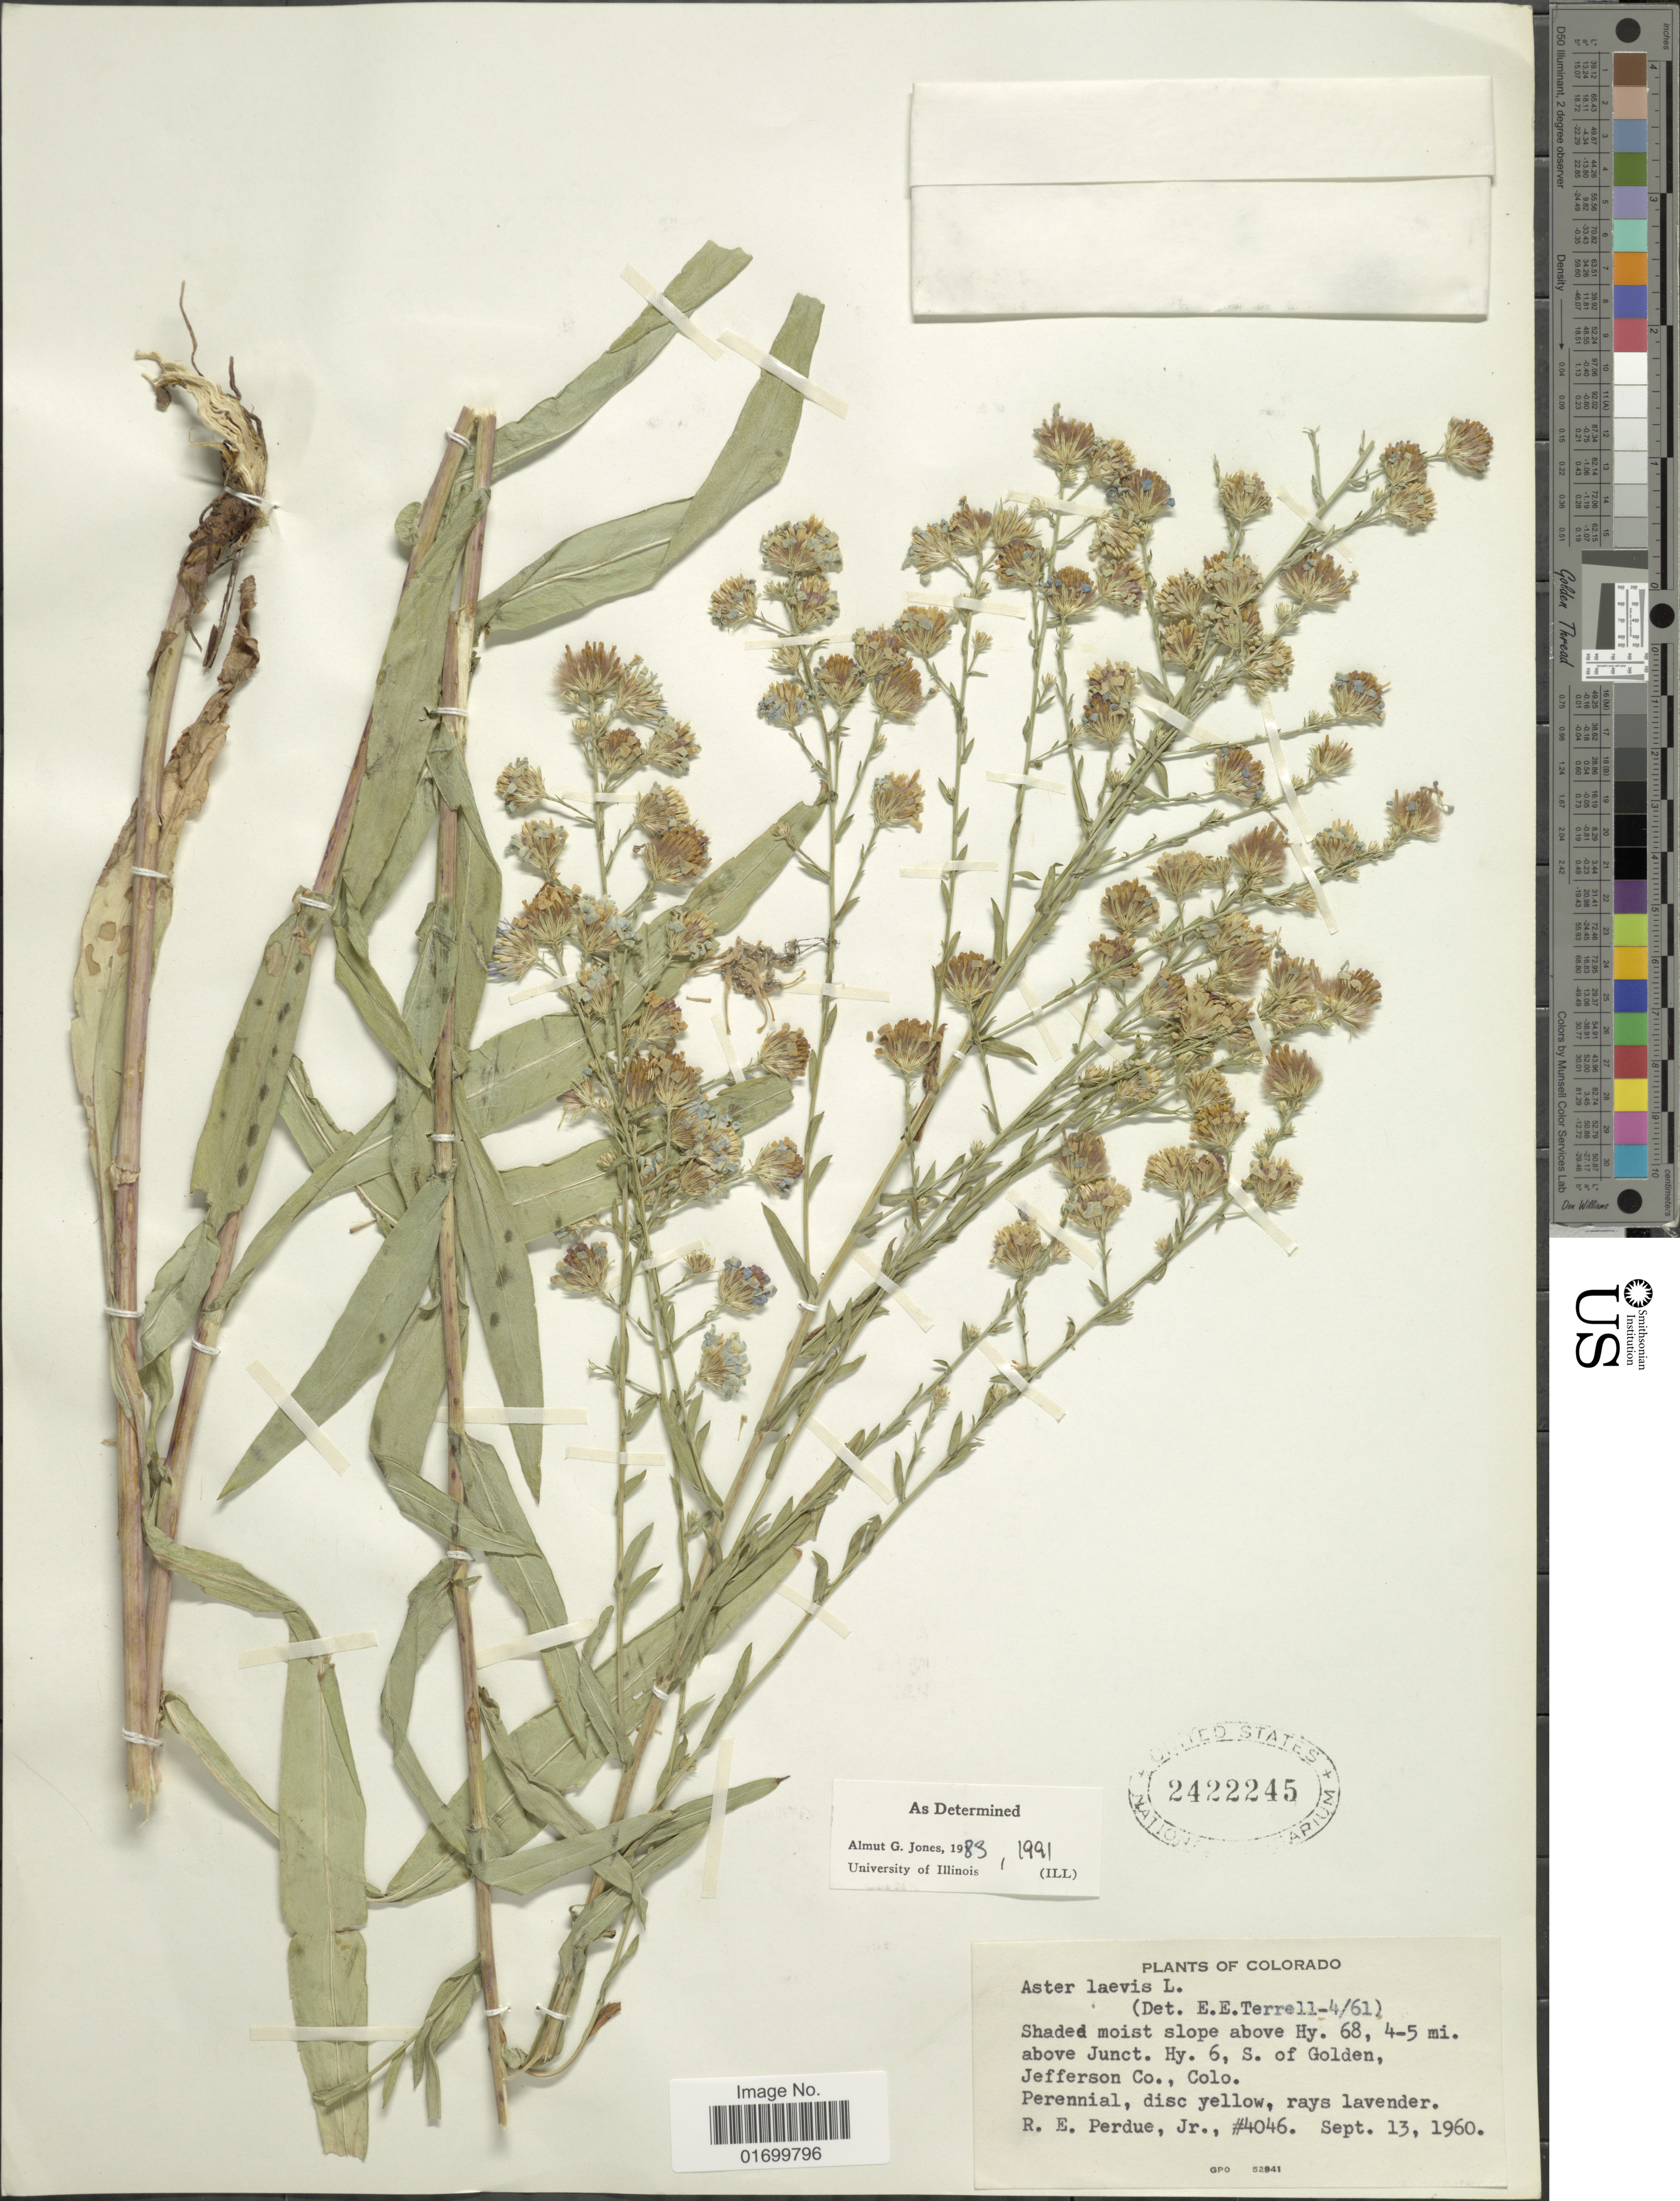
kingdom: Plantae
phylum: Tracheophyta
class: Magnoliopsida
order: Asterales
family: Asteraceae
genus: Symphyotrichum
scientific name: Symphyotrichum laeve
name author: (L.) Á. Löve & D. Löve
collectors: R. E. Perdue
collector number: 4046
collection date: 1960-09-13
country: United States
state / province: Colorado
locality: Shaded moist slope above Hy. 68, 4-5 mi. above Junct. Hy. 6, S. of Golden, Jefferson Co., Colo.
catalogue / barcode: US 2422245